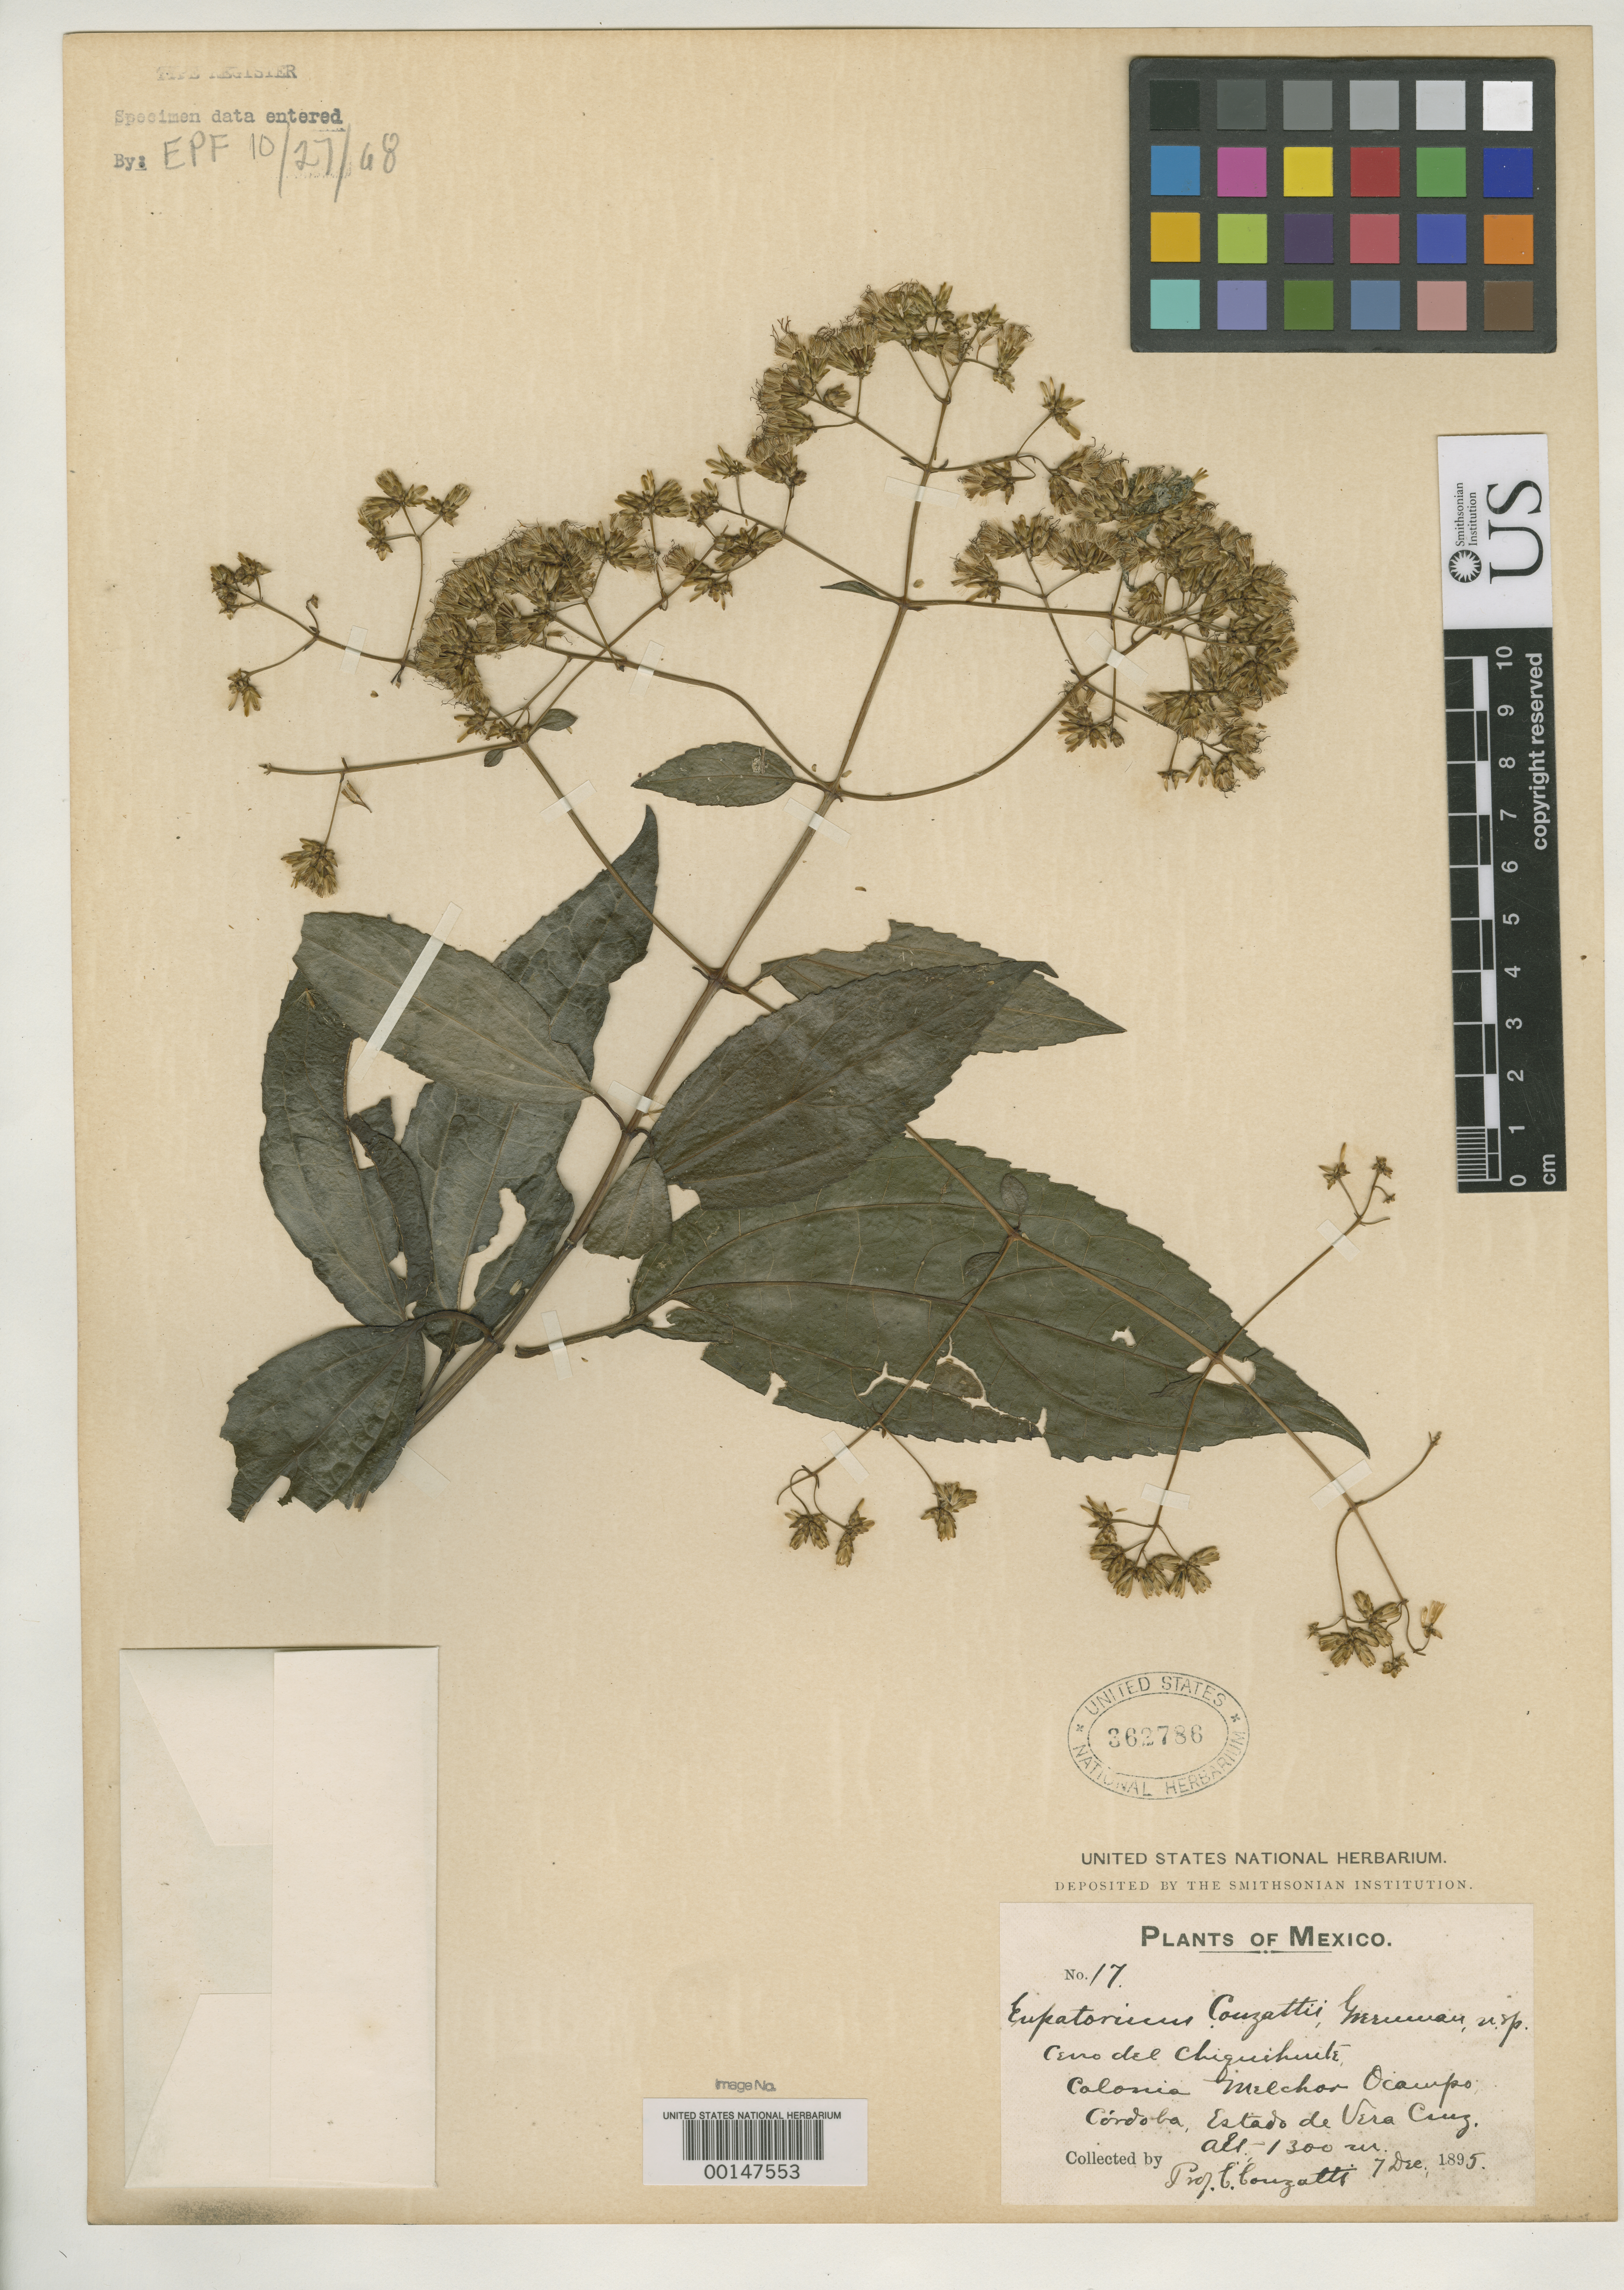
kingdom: Plantae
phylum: Tracheophyta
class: Magnoliopsida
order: Asterales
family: Asteraceae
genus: Eupatorium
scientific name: Eupatorium conzattii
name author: Greenm.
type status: Isotype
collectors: C. Conzatti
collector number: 17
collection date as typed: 07 Dec 1895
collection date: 1895-12-07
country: Mexico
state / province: Veracruz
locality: Córdoba.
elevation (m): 1300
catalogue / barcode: US 362786